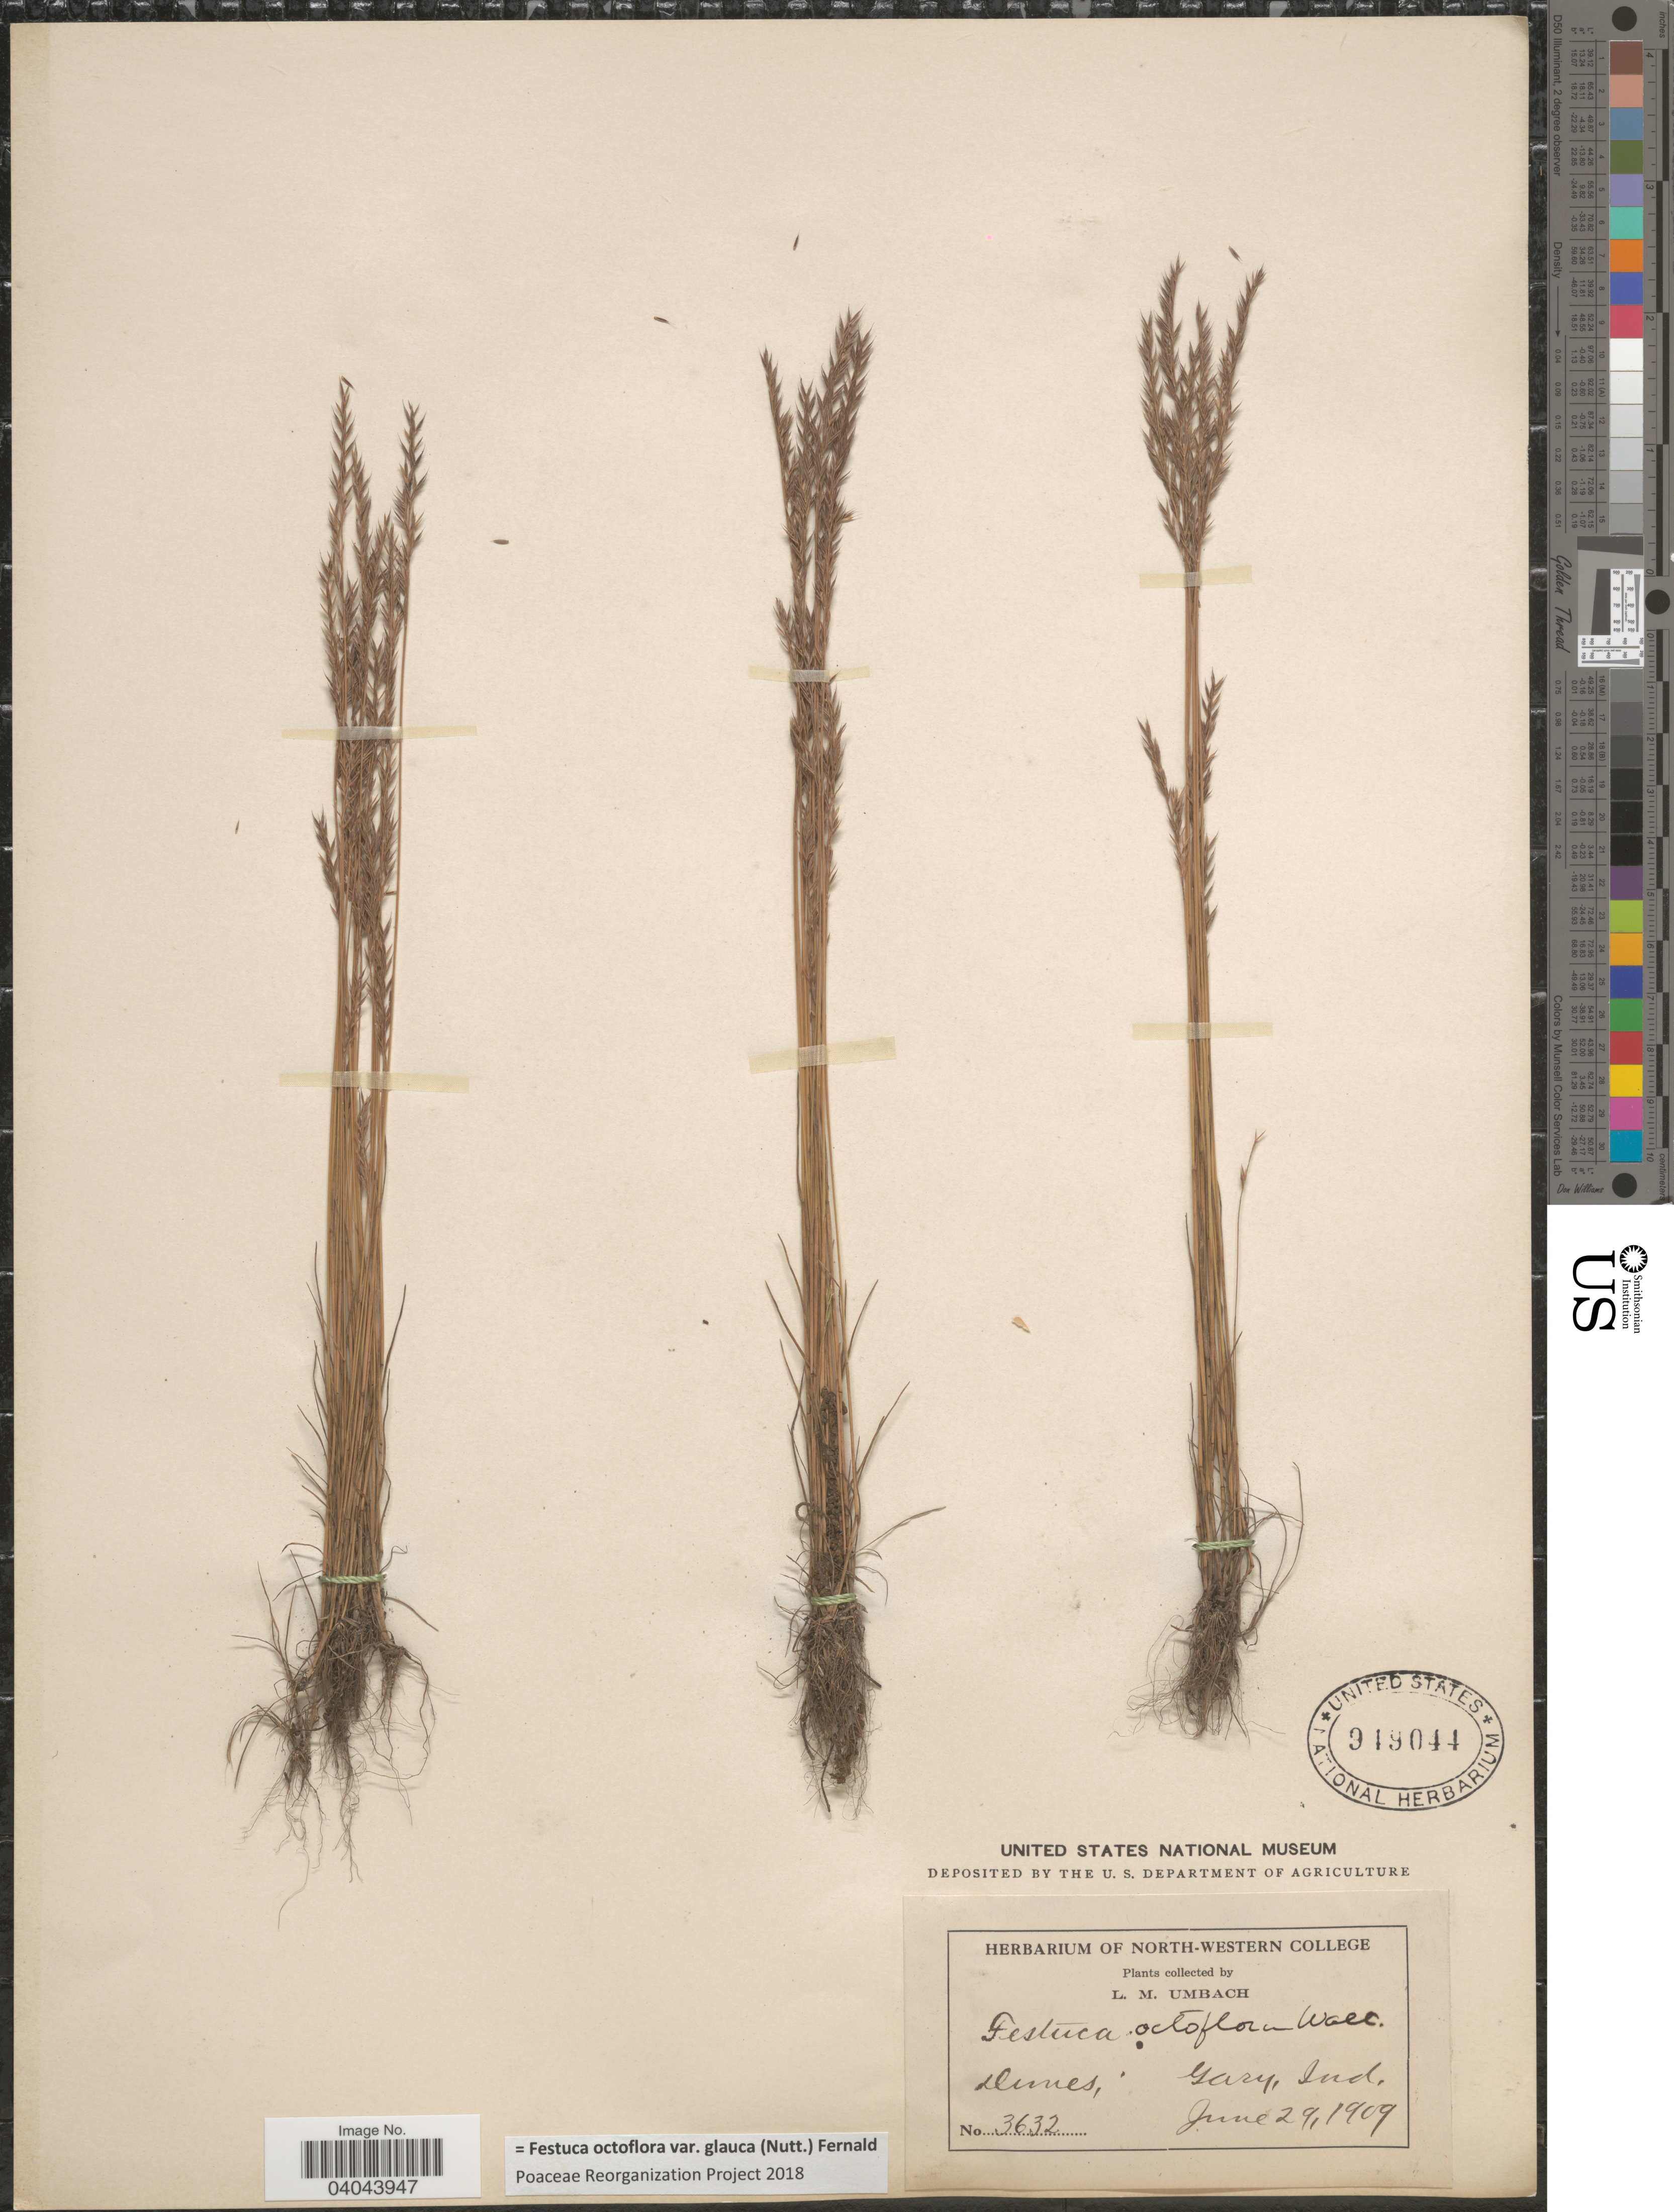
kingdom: Plantae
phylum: Tracheophyta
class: Liliopsida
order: Poales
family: Poaceae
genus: Festuca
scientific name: Festuca octoflora var. glauca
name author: (Nutt.) Fernald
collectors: L. M. Umbach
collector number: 3632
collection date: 1909-06-29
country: United States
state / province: Indiana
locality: Gary.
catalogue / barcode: US 949044